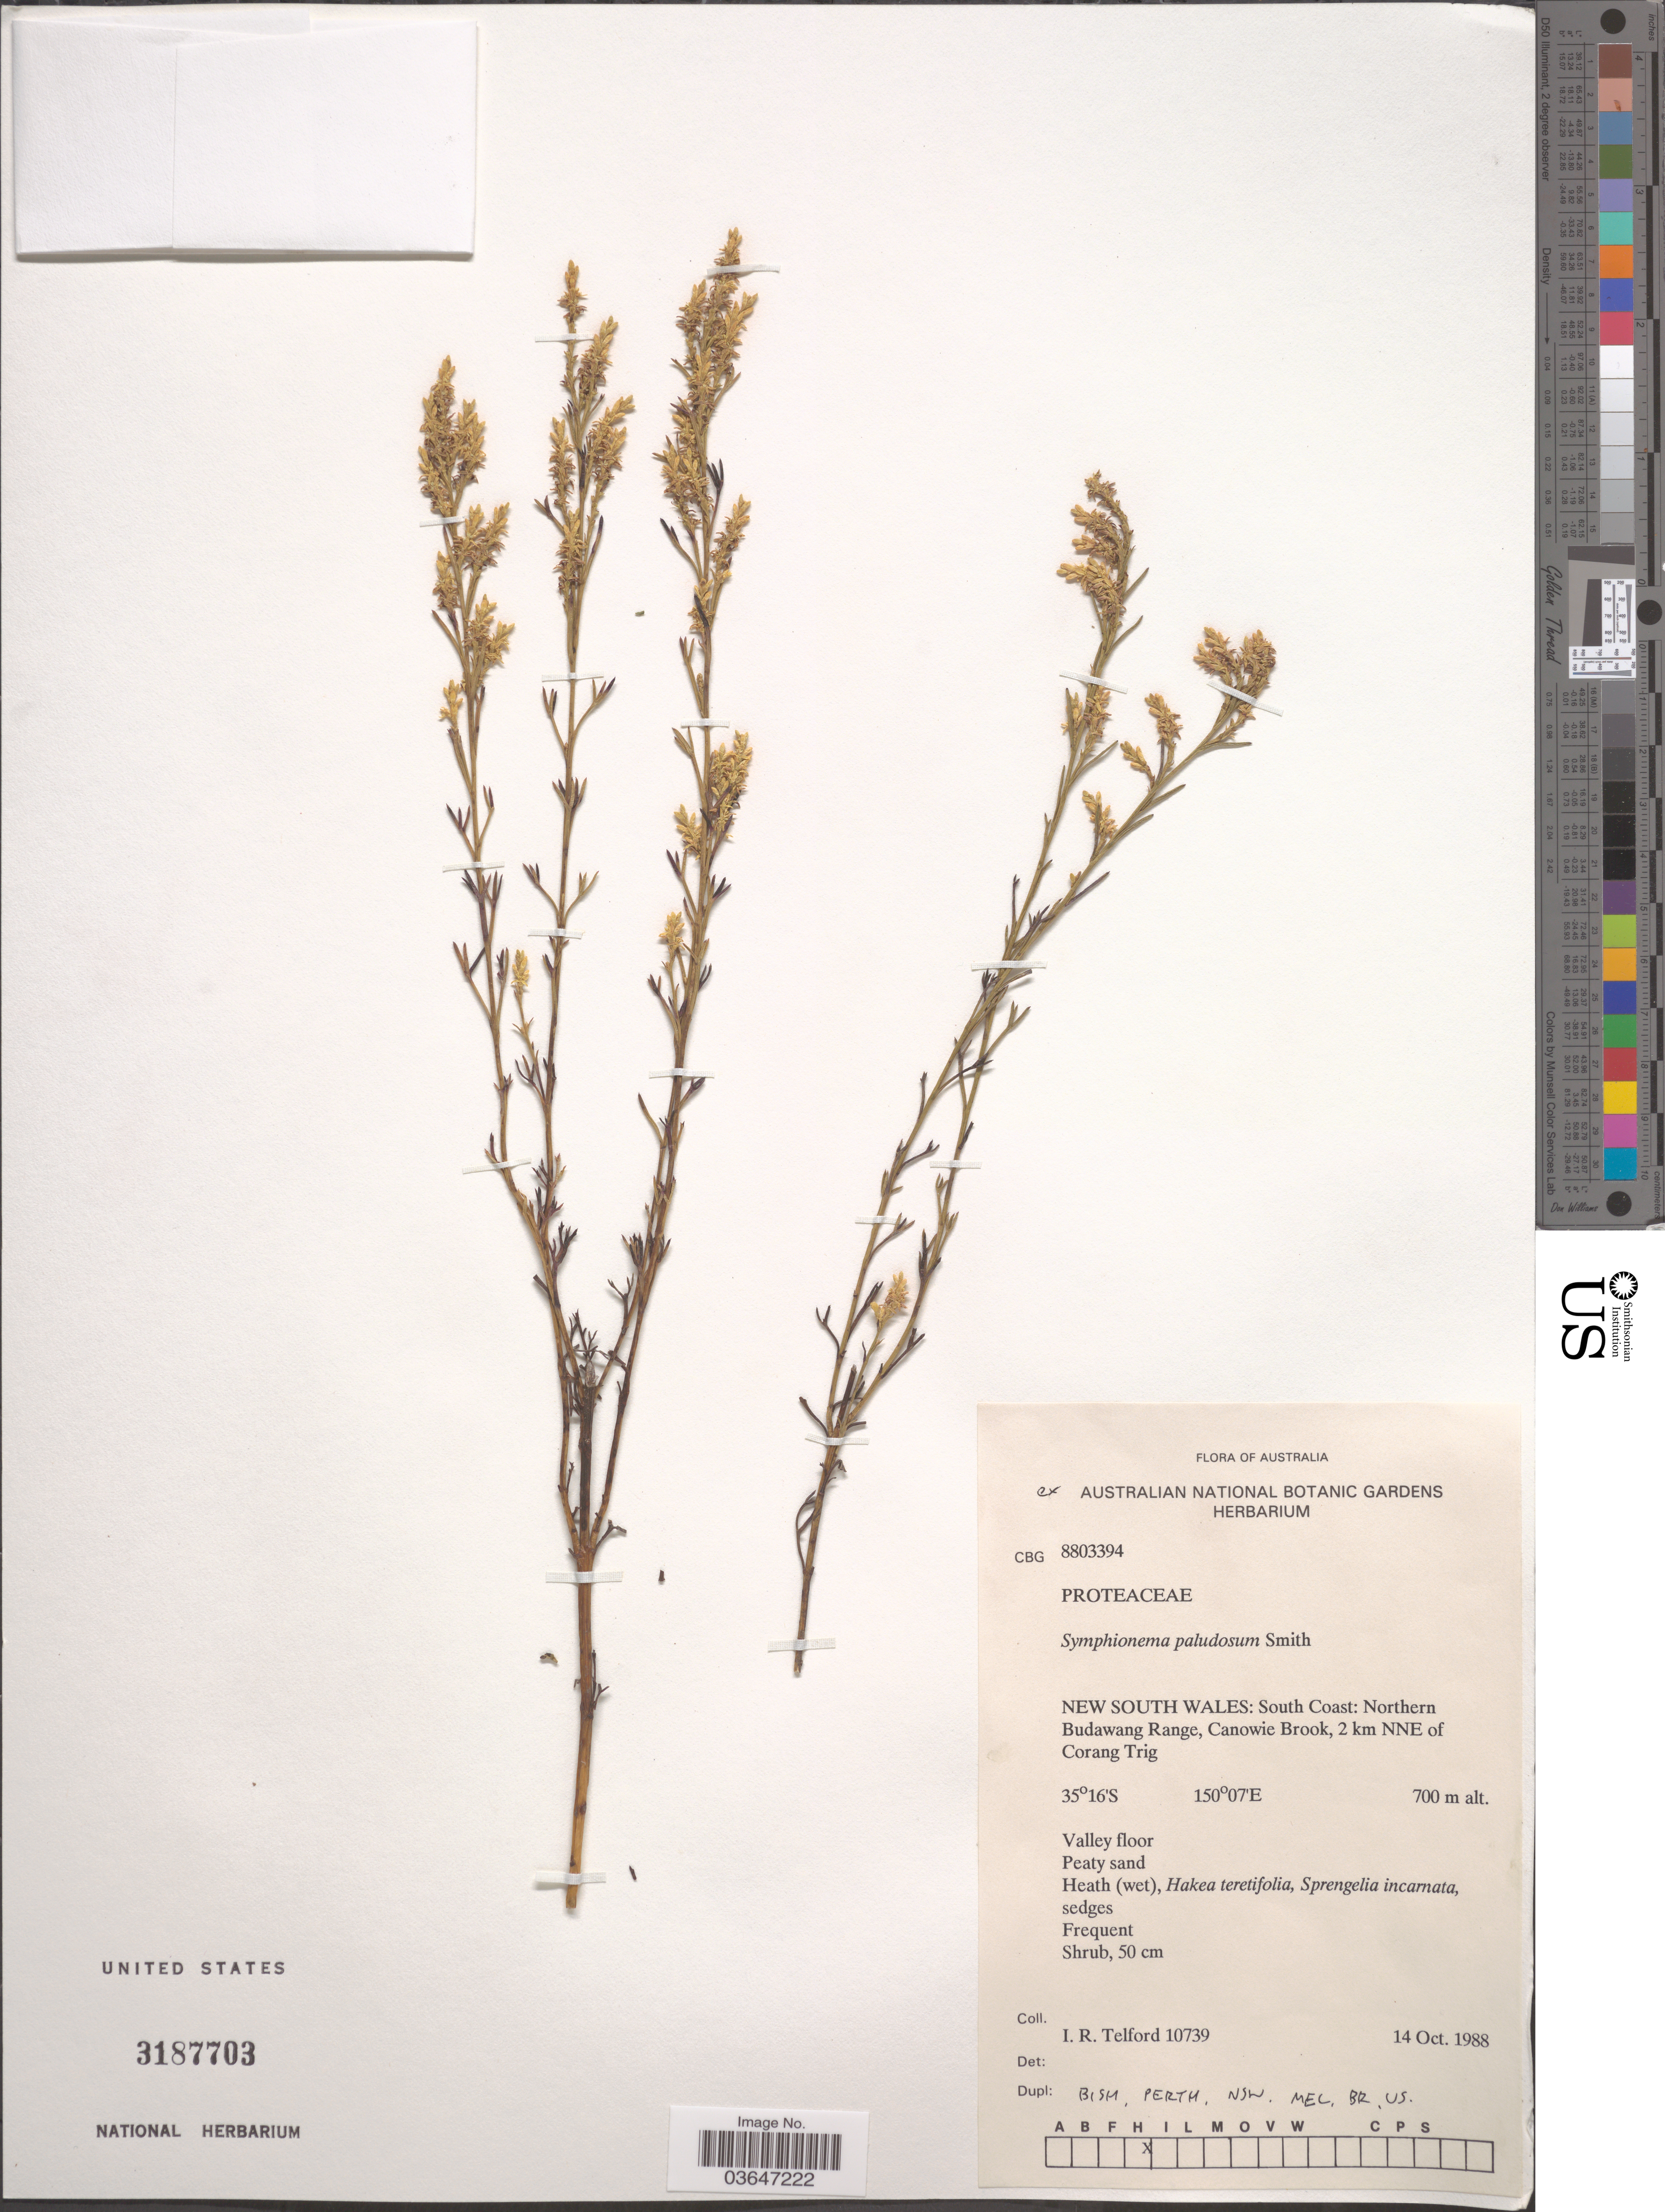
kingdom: Plantae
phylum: Tracheophyta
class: Magnoliopsida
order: Proteales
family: Proteaceae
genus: Symphyonema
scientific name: Symphyonema paludosum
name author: R. Br.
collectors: I. R. Telford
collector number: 10739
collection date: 1988-10-14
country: Australia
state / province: New South Wales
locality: South Coast: Northern Budawang Range, Canowie Brook, 2 km NNE of Corang Trig.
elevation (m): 700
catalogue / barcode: US 3187703